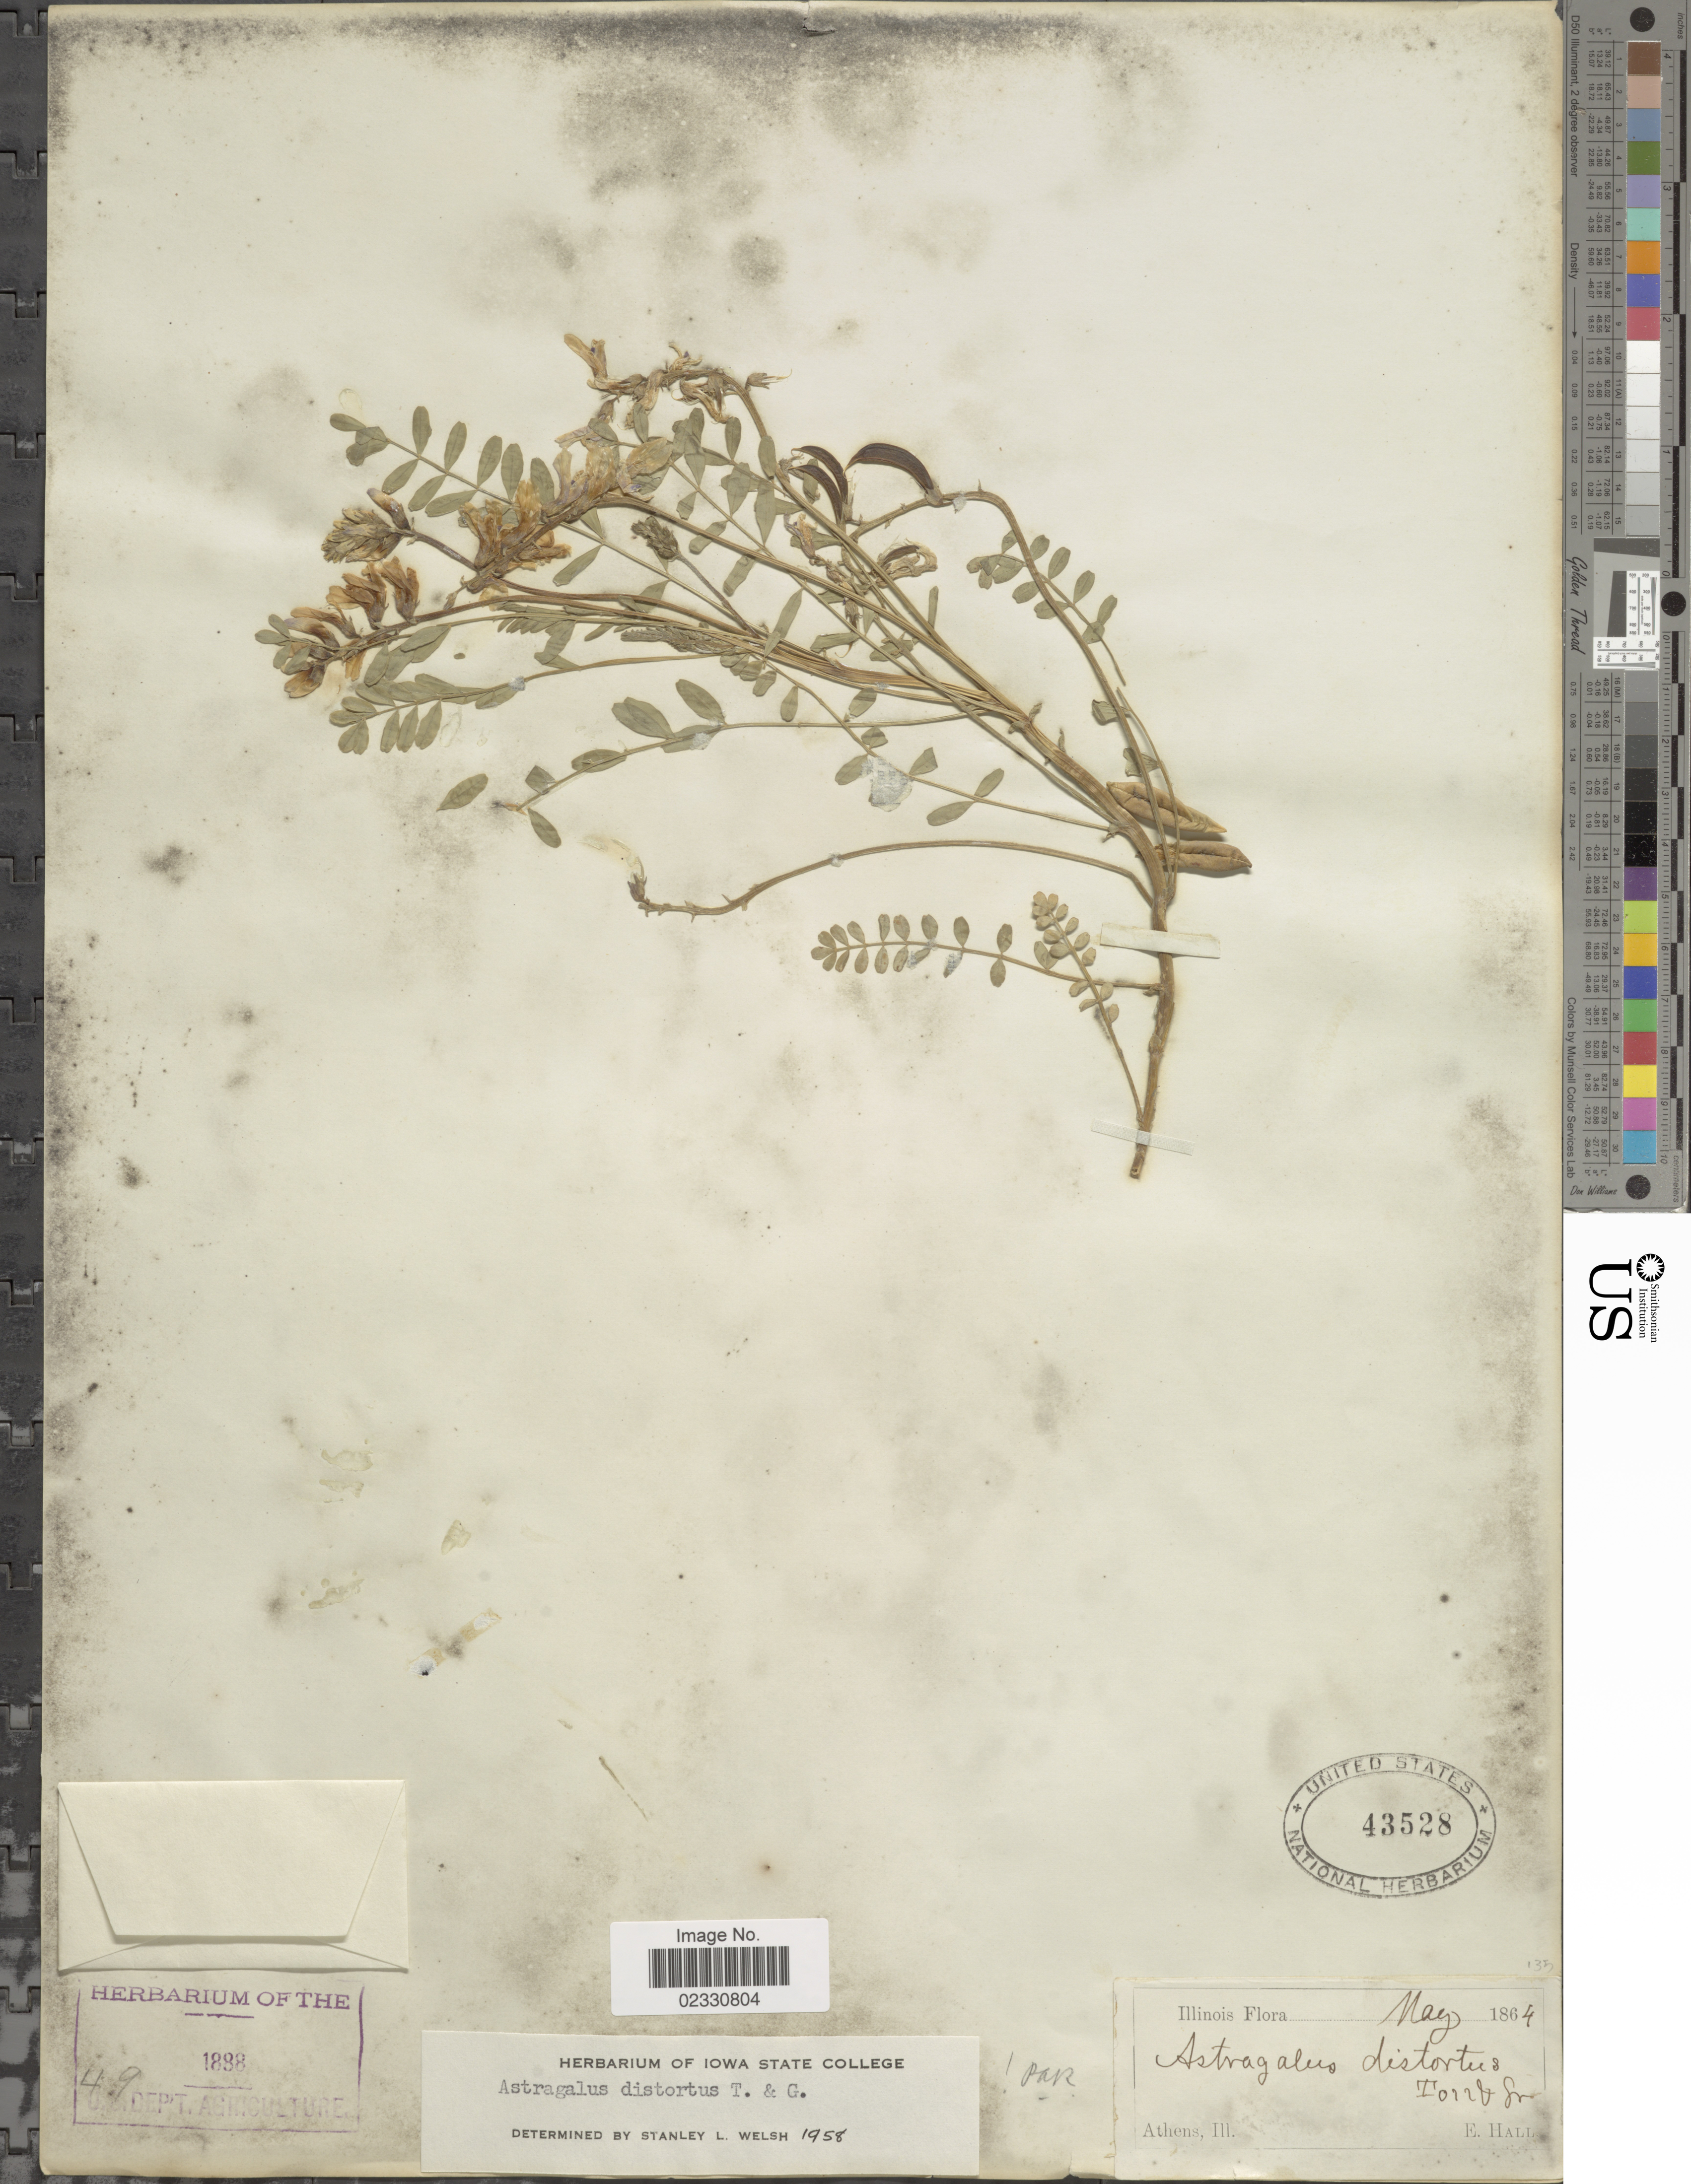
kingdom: Plantae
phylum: Tracheophyta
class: Magnoliopsida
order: Fabales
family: Fabaceae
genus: Astragalus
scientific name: Astragalus distortus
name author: Torr. & A. Gray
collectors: E. Hall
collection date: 1864-05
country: United States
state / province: Illinois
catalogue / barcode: US 43528